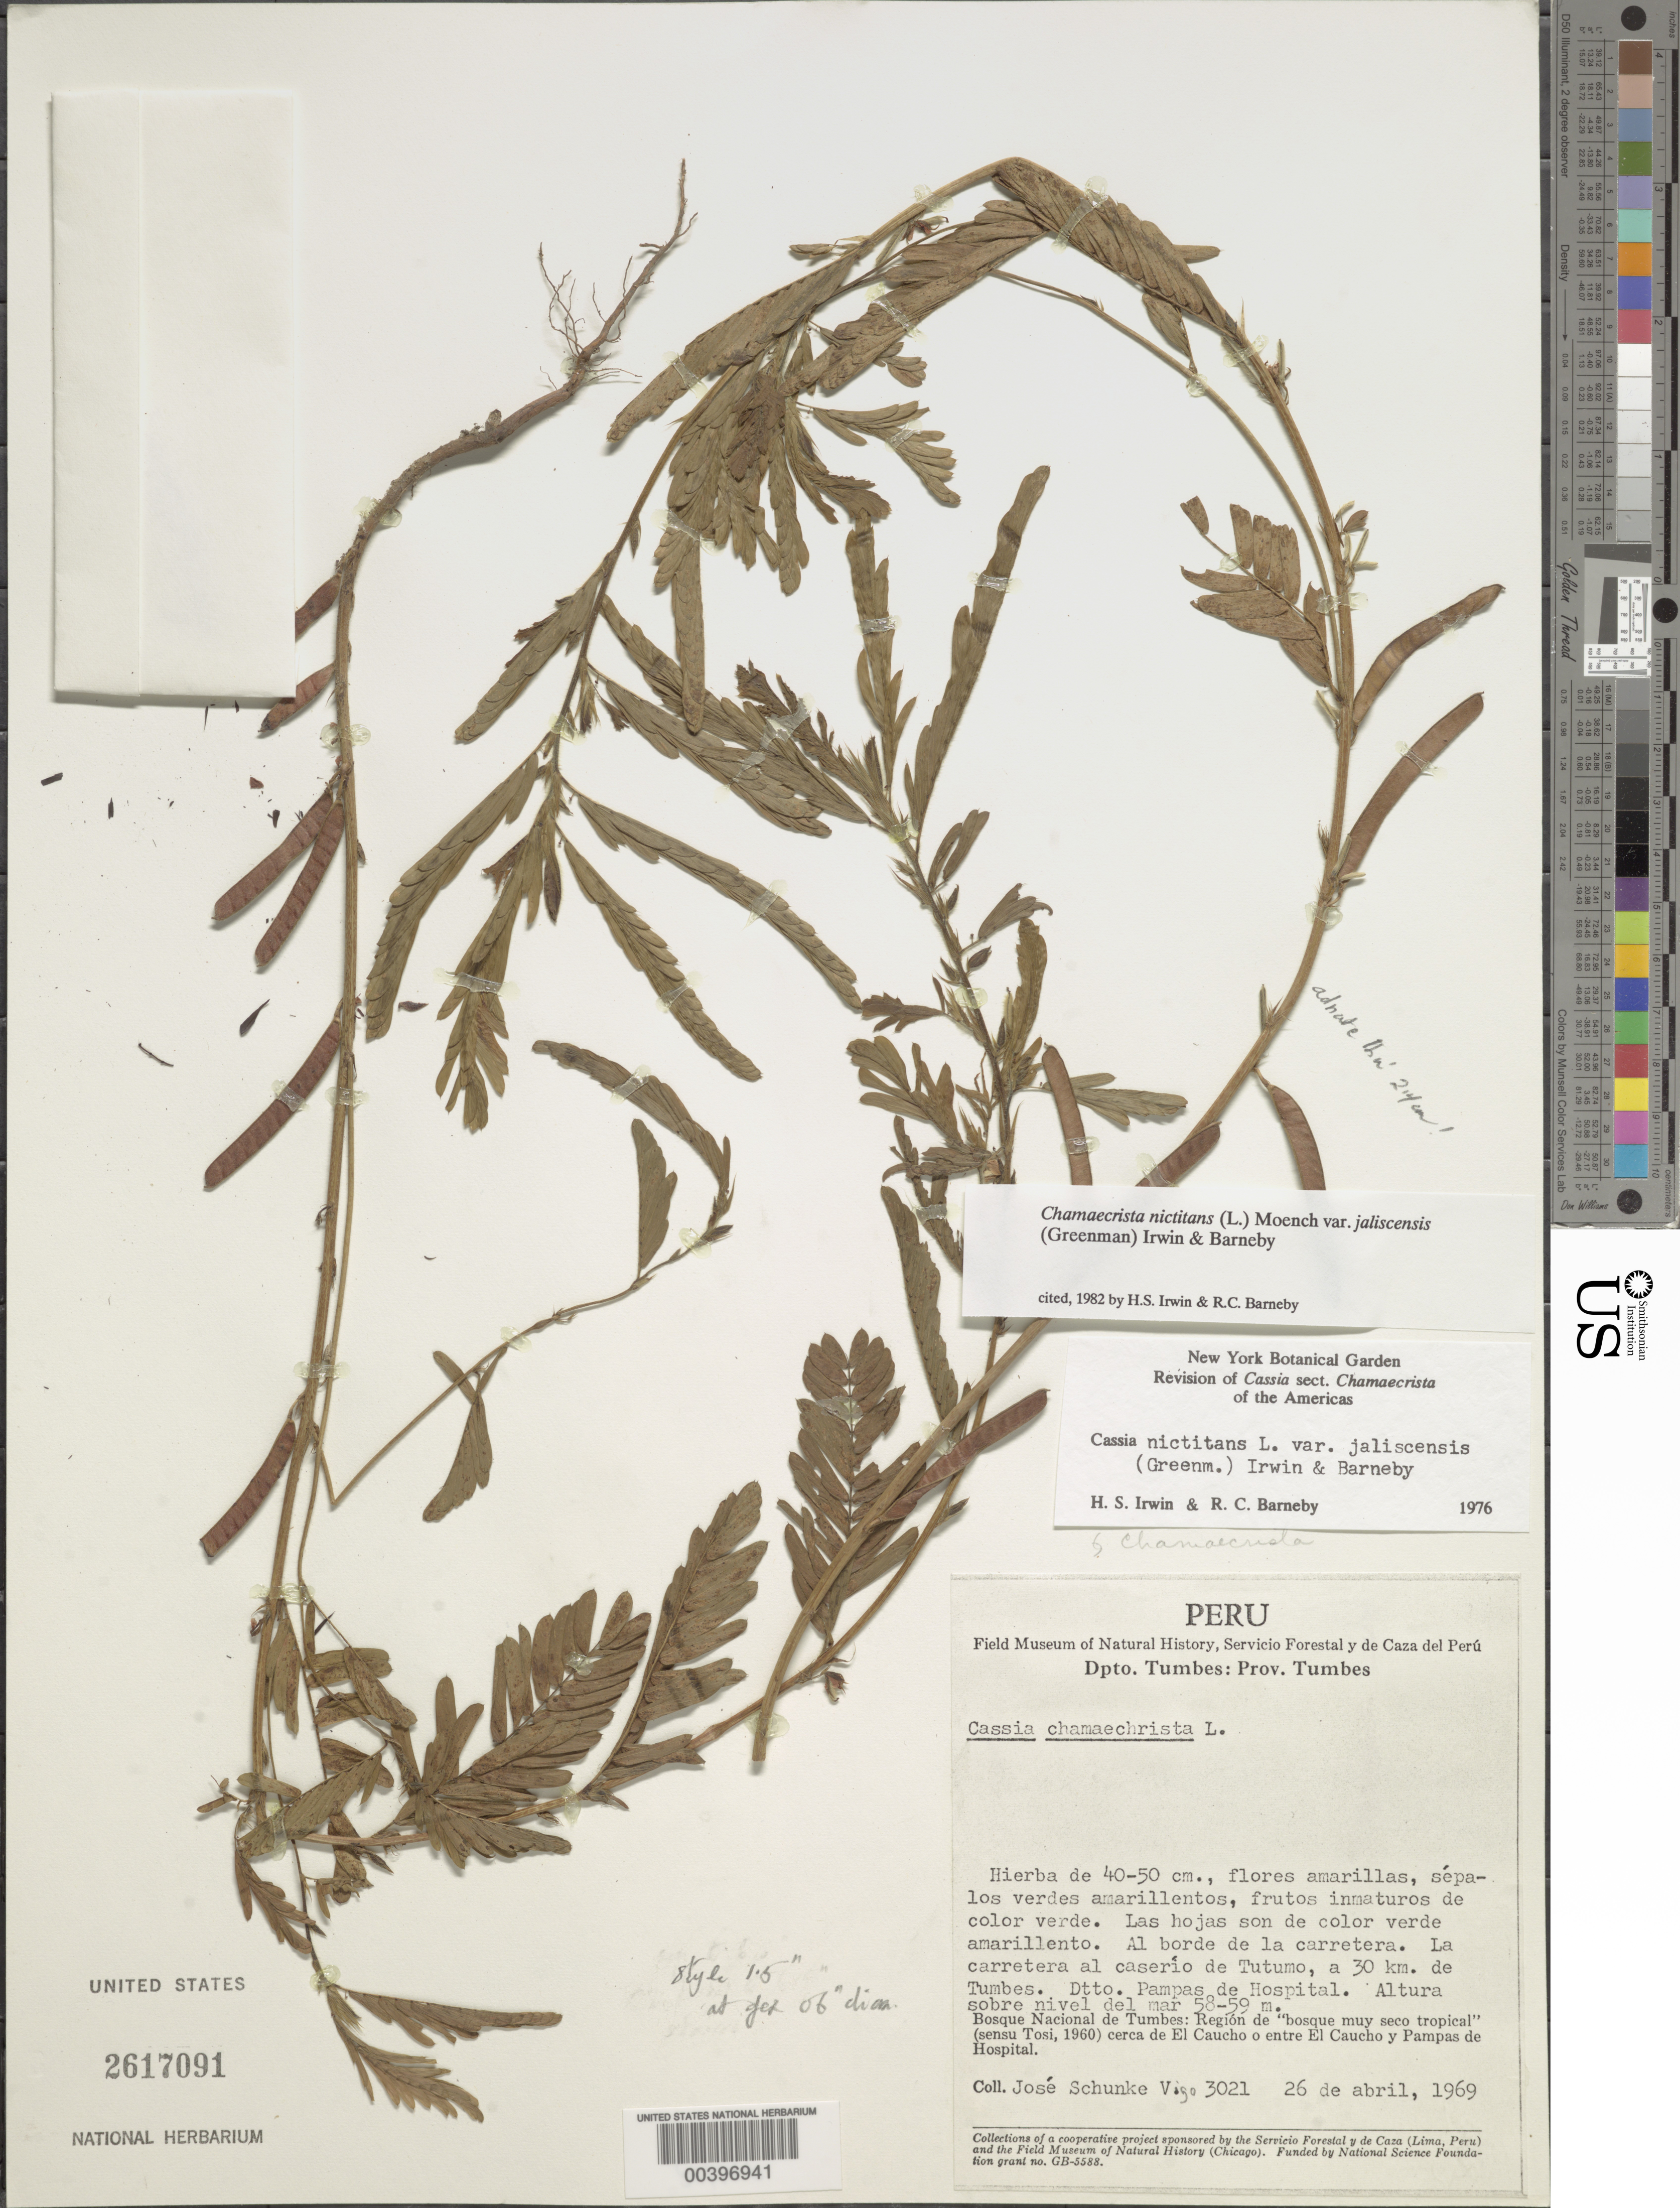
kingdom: Plantae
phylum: Tracheophyta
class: Magnoliopsida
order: Fabales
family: Fabaceae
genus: Chamaecrista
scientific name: Chamaecrista nictitans var. jaliscensis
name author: (Greenm.) H.S. Irwin & Barneby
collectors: J. Schunke Vigo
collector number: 3021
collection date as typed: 26 Apr 1969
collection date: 1969-04-26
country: Peru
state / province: Tumbes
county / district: Tumbes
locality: La tumbes; dtto. pampas de hospital; bosque nacional de tumbes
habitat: Al borde de la carretera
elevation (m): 58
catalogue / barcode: US 2617091